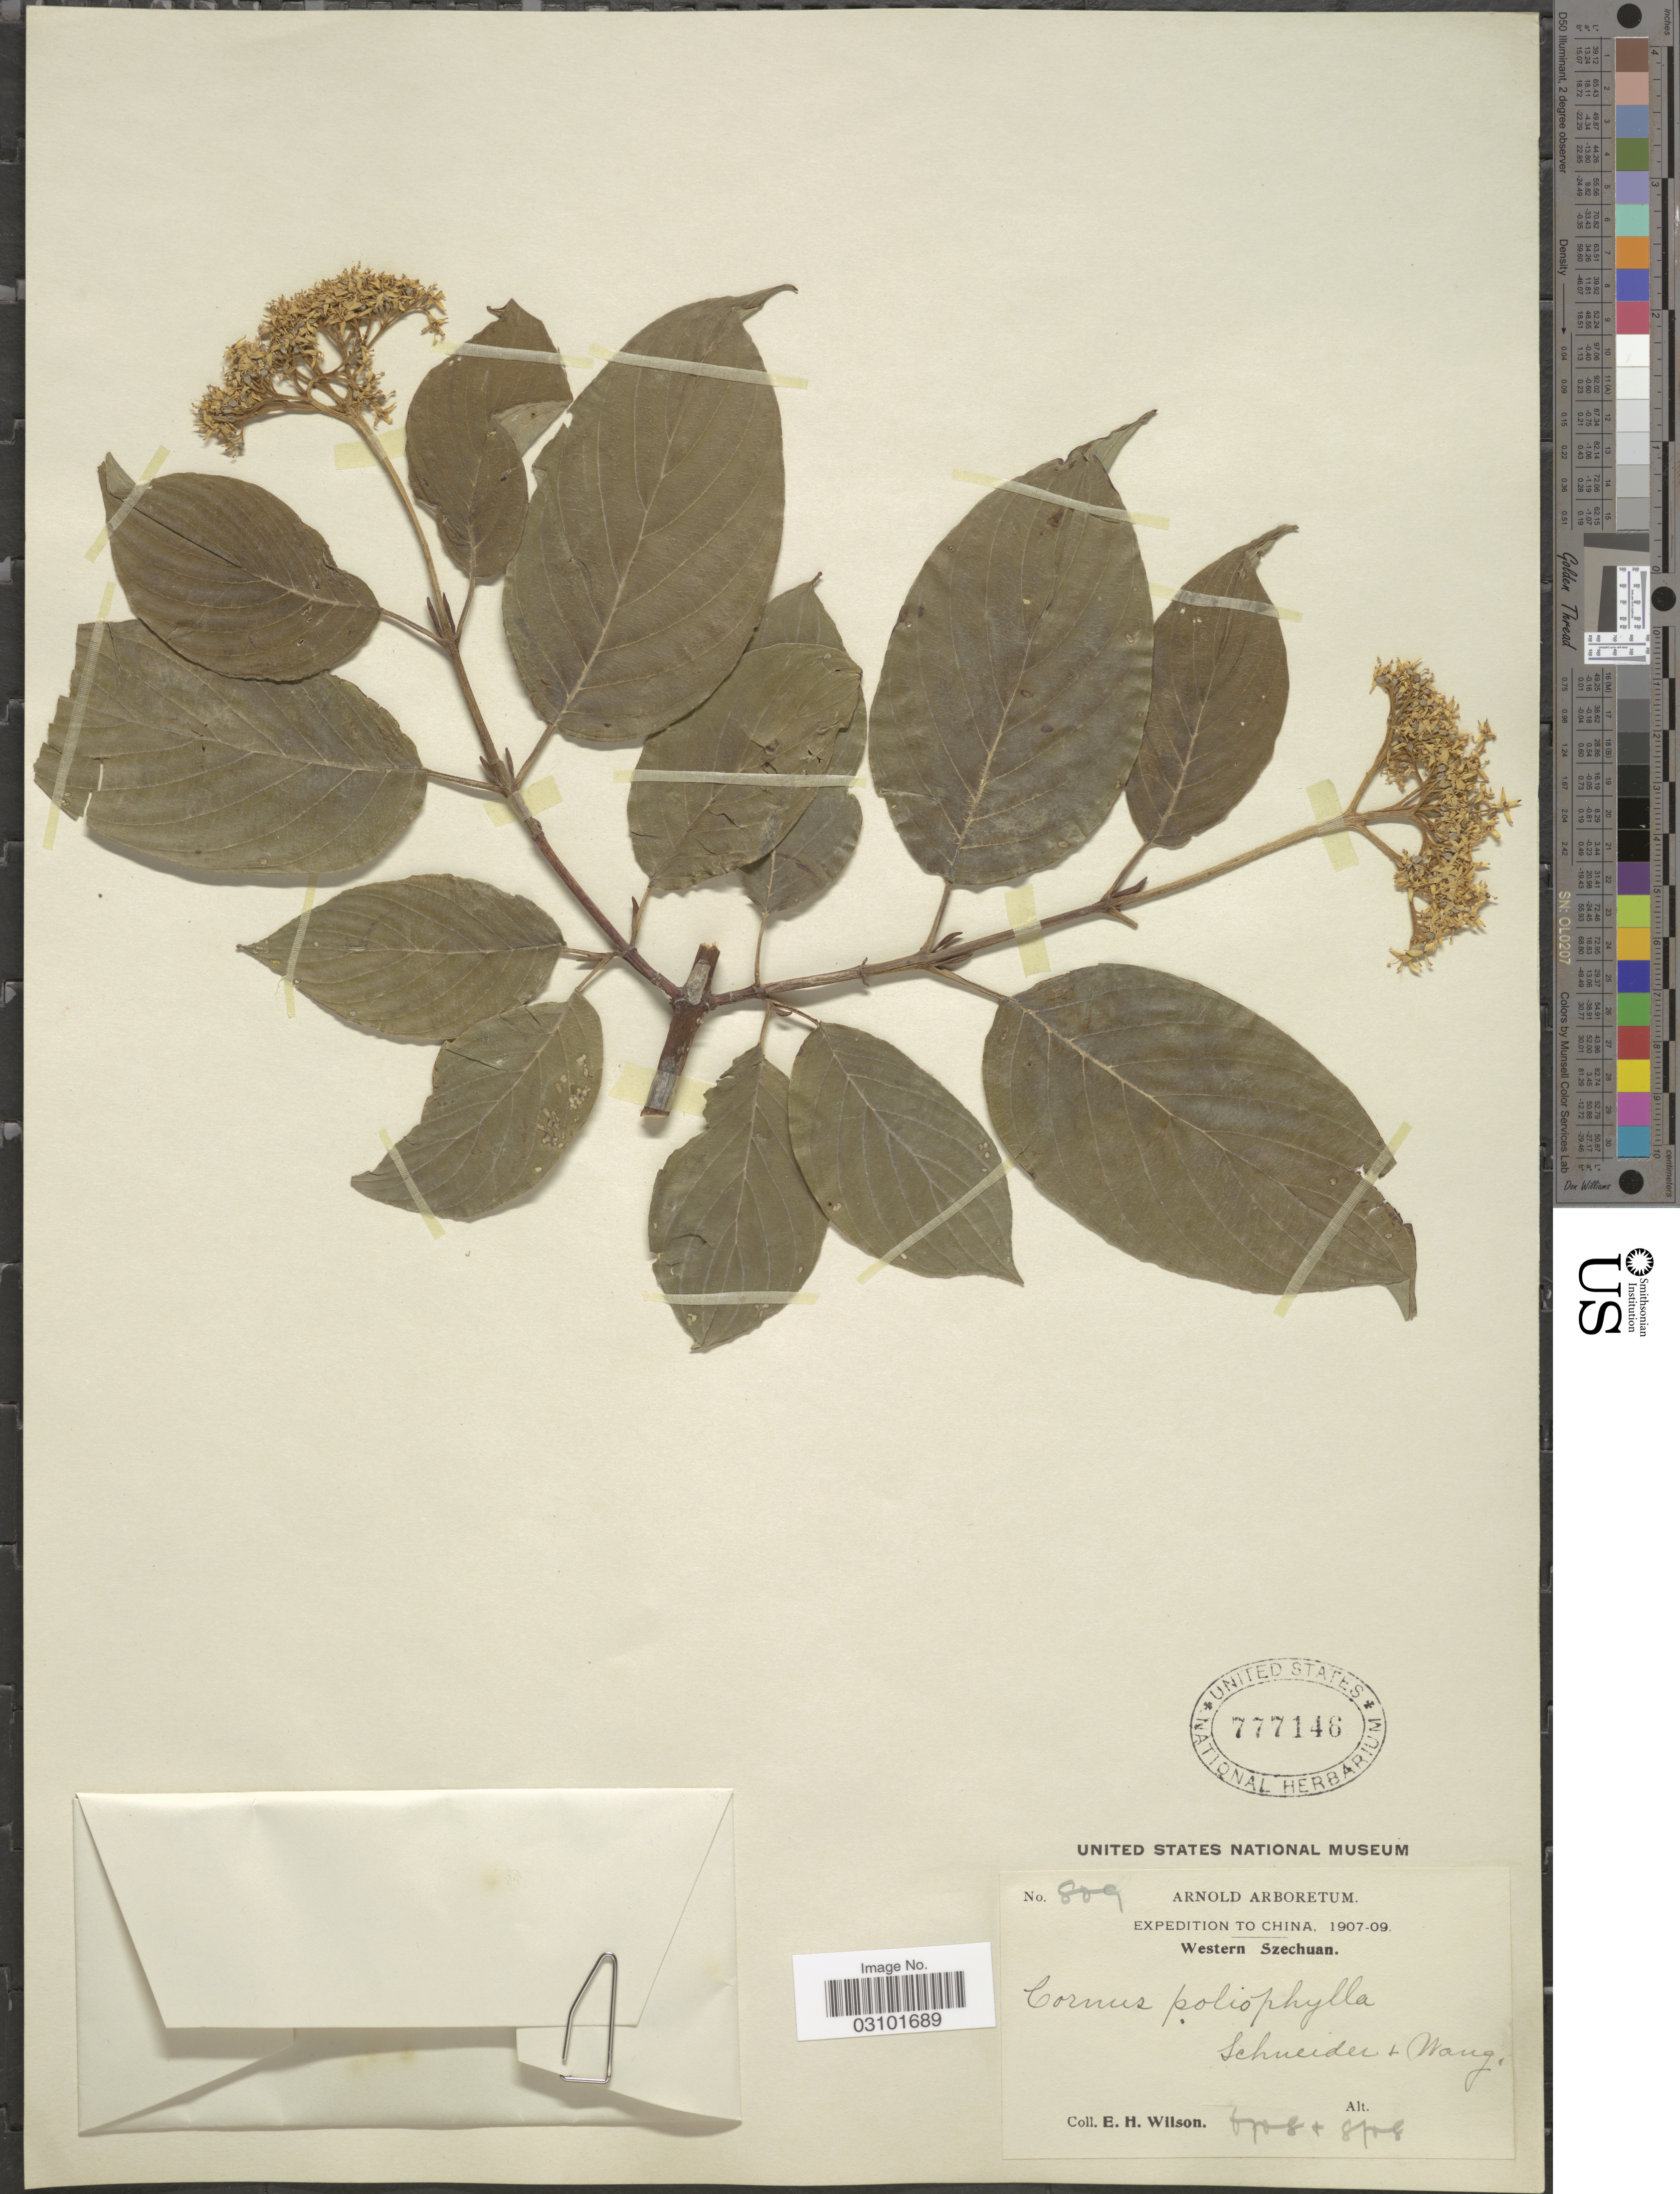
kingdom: Plantae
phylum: Tracheophyta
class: Magnoliopsida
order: Cornales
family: Cornaceae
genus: Cornus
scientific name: Cornus poliophylla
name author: C.K. Schneid. & Wangerin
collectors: E. Wilson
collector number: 809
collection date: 1908-06/1908-08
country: China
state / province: Sichuan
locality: Western Szechuan.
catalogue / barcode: US 777146